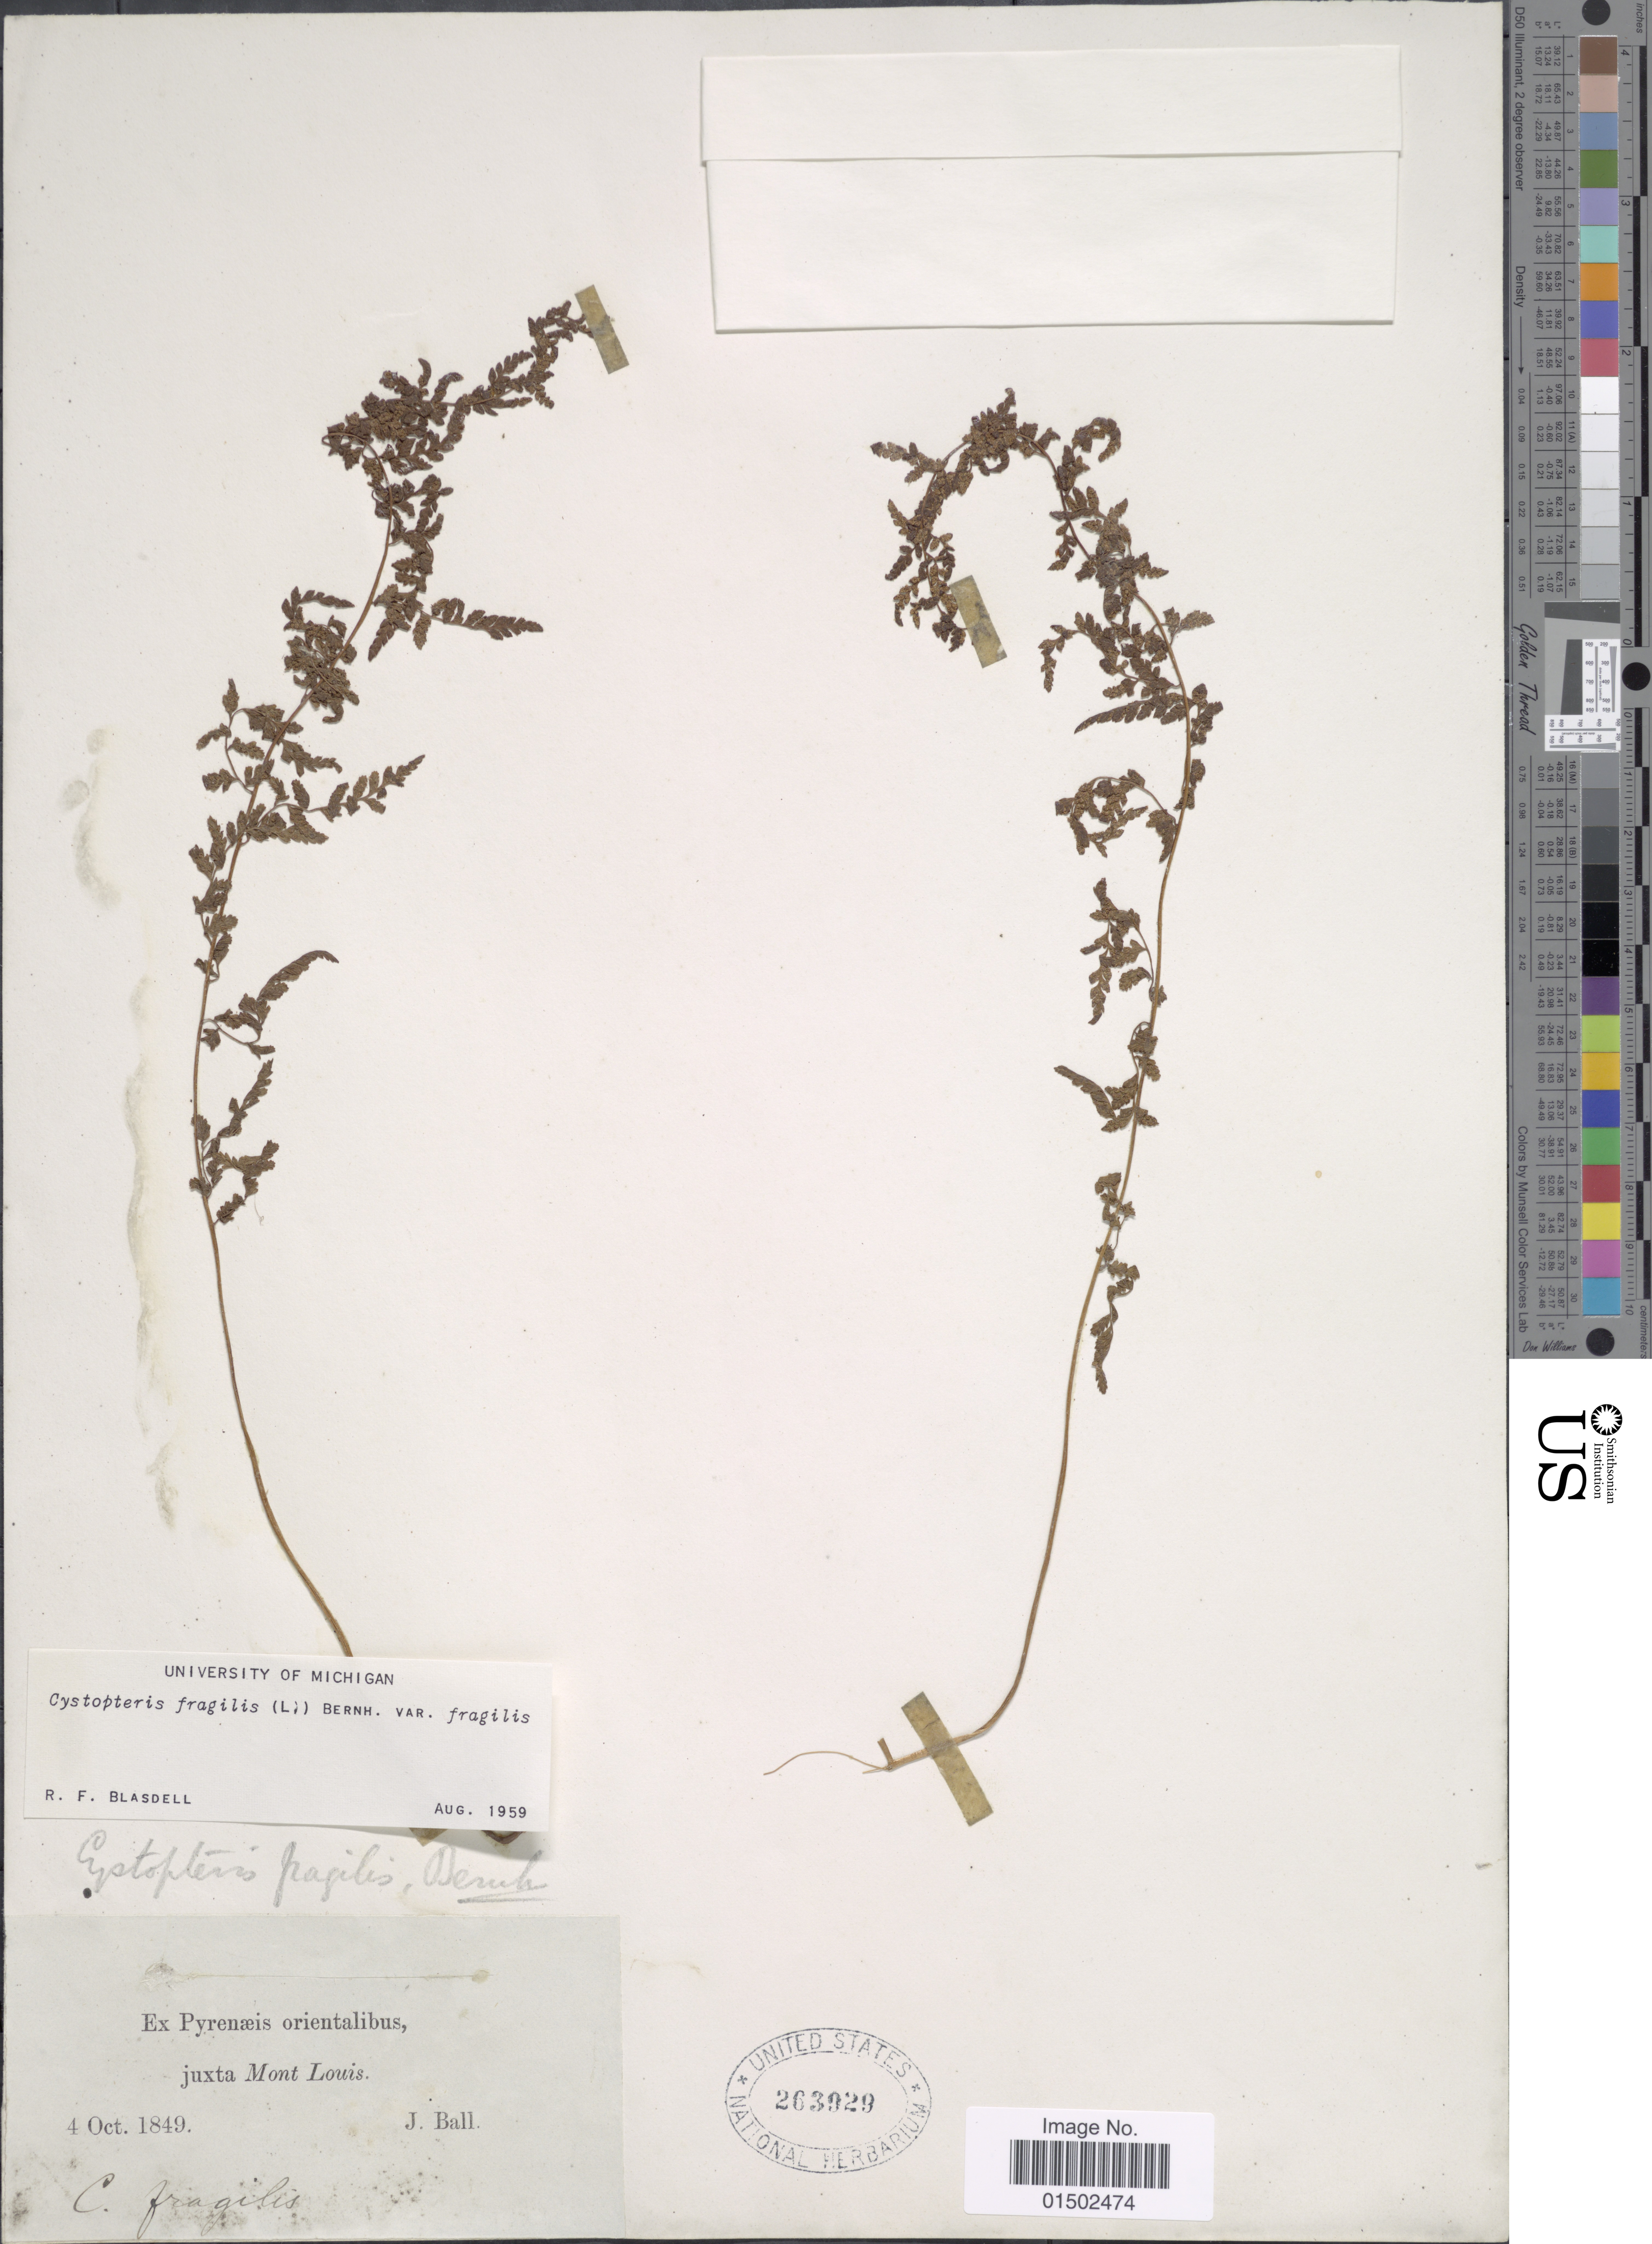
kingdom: Plantae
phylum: Tracheophyta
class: Polypodiopsida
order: Polypodiales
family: Cystopteridaceae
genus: Cystopteris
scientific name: Cystopteris fragilis var. fragilis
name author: (L.) Bernh.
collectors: J. Ball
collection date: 1849-10-04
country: France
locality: Juxta Mont Louis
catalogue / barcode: US 263929